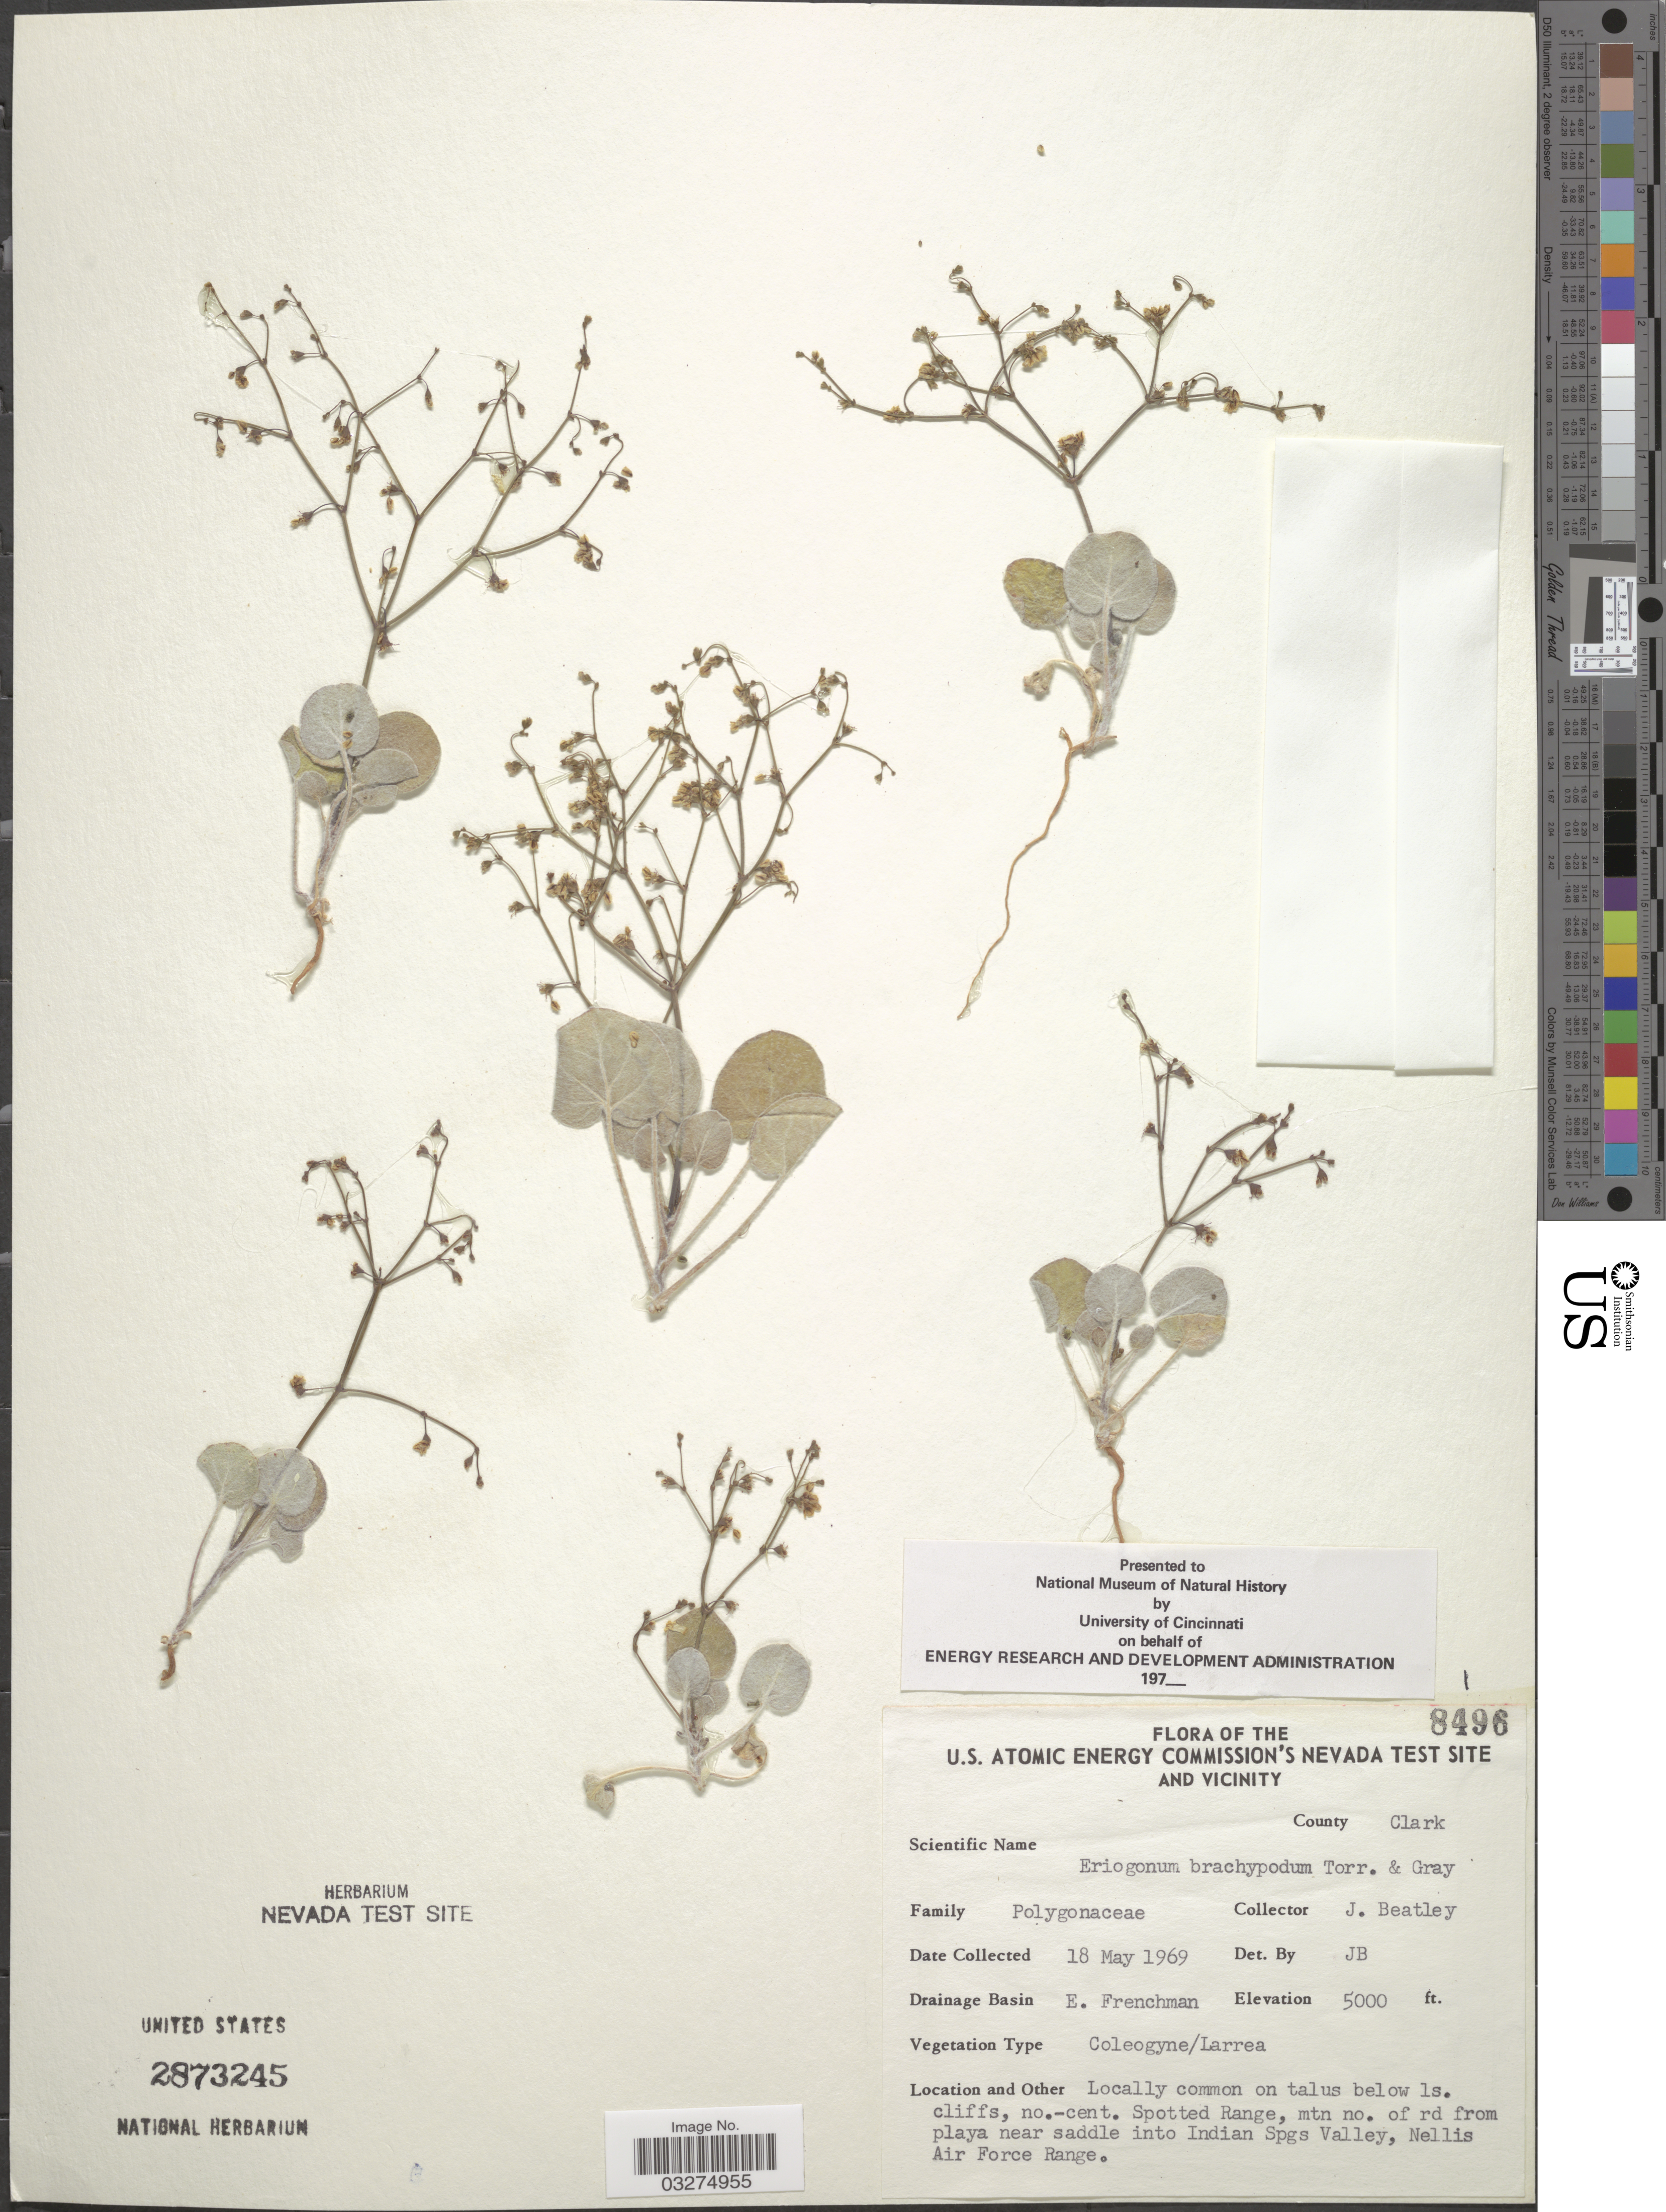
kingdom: Plantae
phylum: Tracheophyta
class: Magnoliopsida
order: Caryophyllales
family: Polygonaceae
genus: Eriogonum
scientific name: Eriogonum brachypodum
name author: Torr. & A. Gray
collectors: J. C. Beatley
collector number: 8496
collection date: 1969-05-18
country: United States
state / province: Nevada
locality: U. S. Atomic Energy Commission's Nevada Test Site and Vicinity. County Clark. Drainage Basin E. Frenchman. No.-cent. Spotted Range, mtn no. of rd from playa near saddle into Indian Spgs Valley, Nellis Air Force Range.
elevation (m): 1524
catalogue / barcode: US 2873245